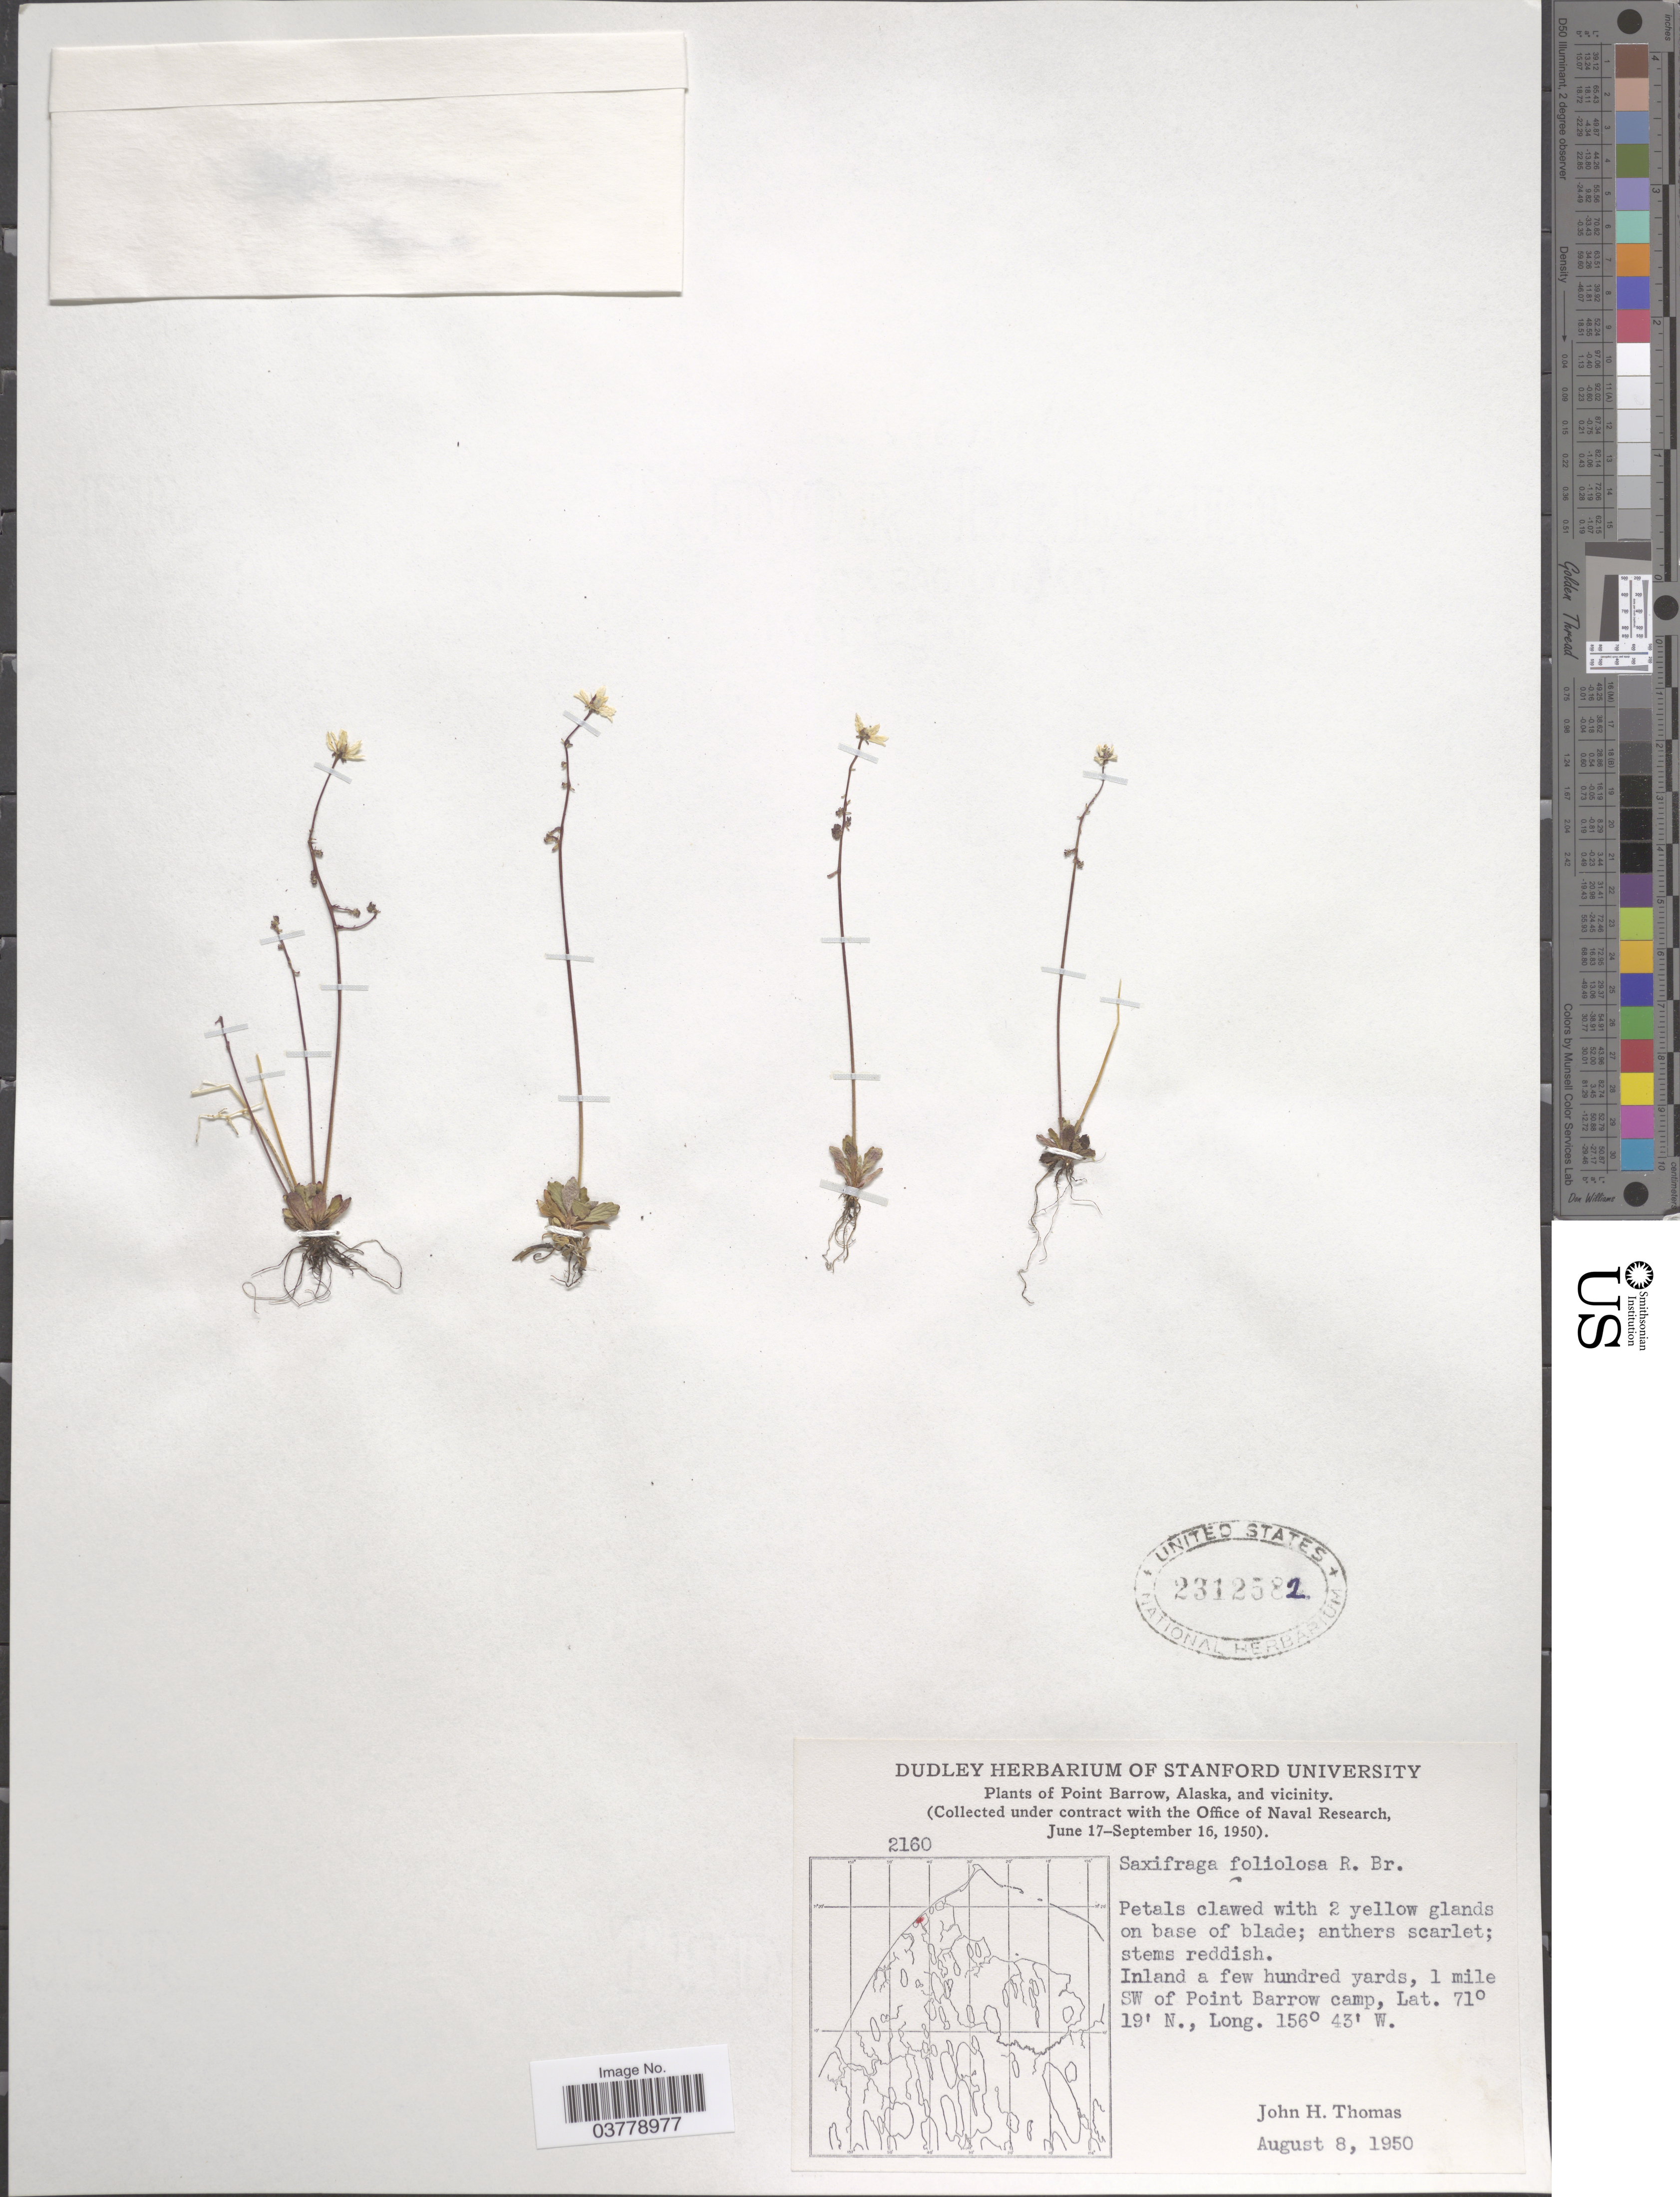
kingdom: Plantae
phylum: Tracheophyta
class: Magnoliopsida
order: Saxifragales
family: Saxifragaceae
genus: Micranthes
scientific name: Micranthes foliolosa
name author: (R. Br.) Gornall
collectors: J. H. Thomas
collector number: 2160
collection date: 1950-08-08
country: United States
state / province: Alaska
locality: Point Barrow, Alaska, and vicinity. Inland a few hundred yards, 1 mile SW of Point Barrow camp.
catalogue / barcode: US 2312582